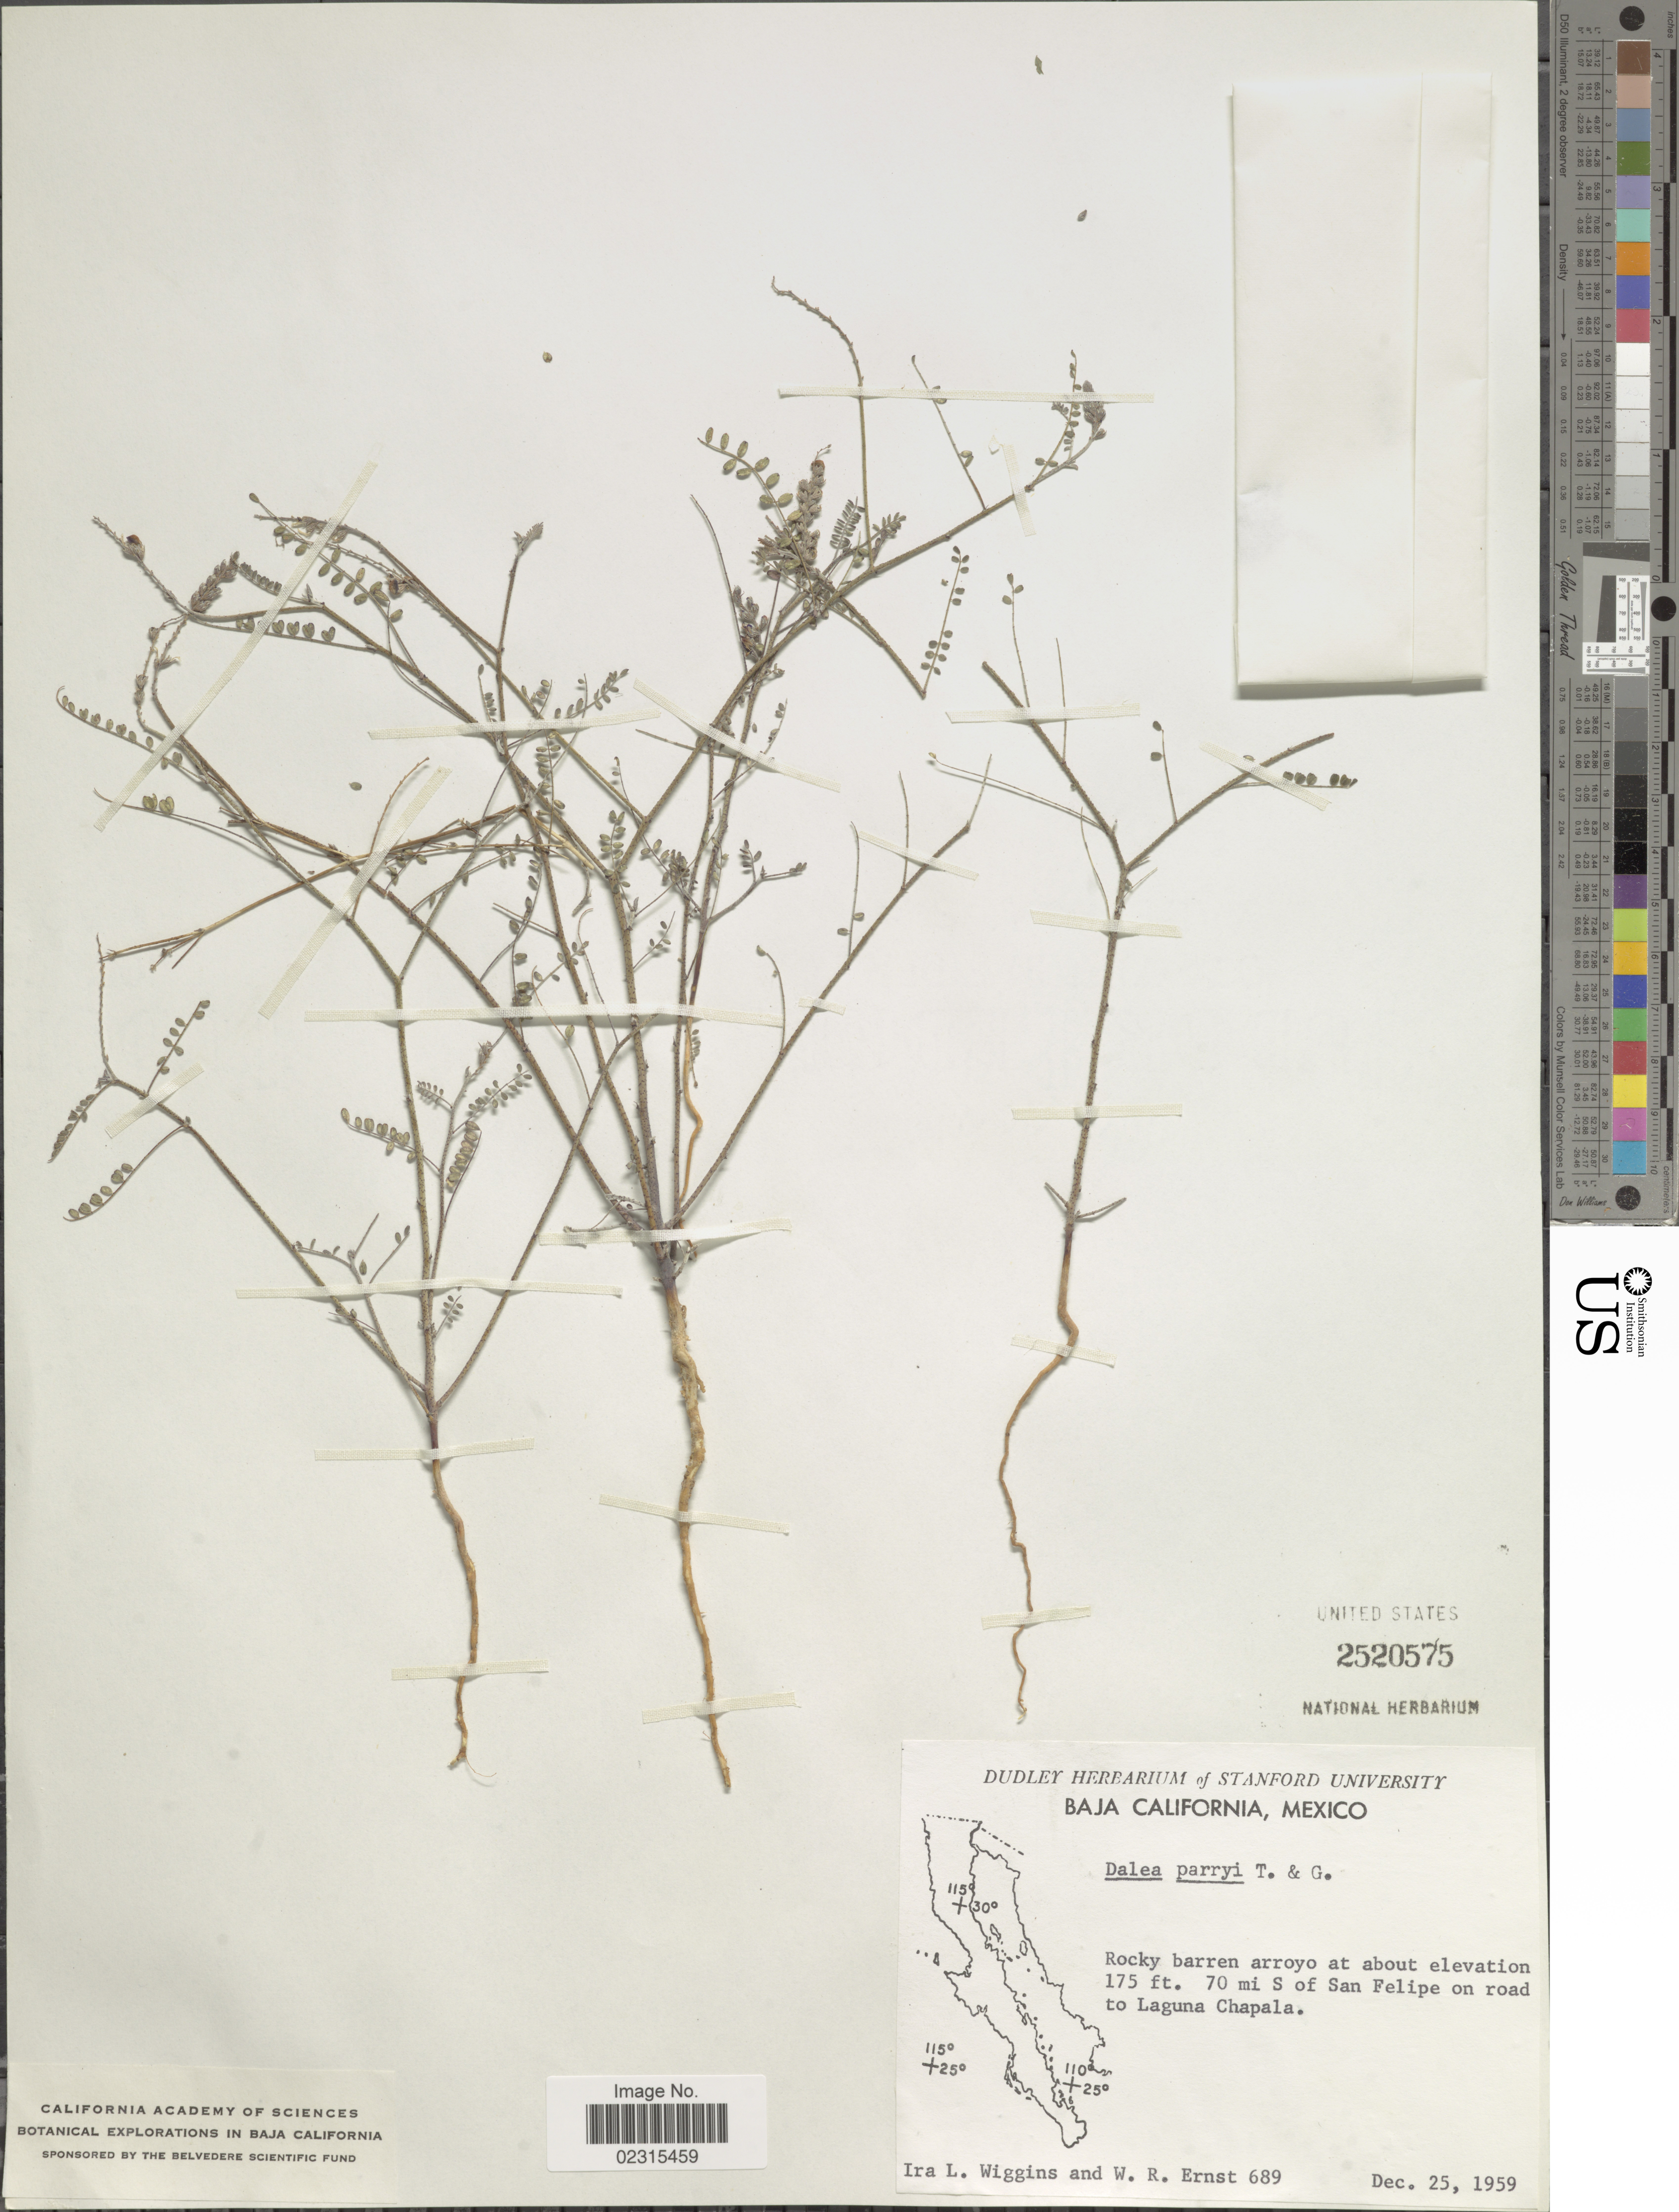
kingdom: Plantae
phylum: Tracheophyta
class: Magnoliopsida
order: Fabales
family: Fabaceae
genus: Marina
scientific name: Marina parryi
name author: (Torr. & A. Gray) Barneby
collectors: I. L. Wiggins & W. R. Ernst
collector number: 689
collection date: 1959-12-25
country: Mexico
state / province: Baja California Norte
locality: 70 mi S of San Felipe on road to Laguna Chapala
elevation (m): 53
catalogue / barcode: US 2520575